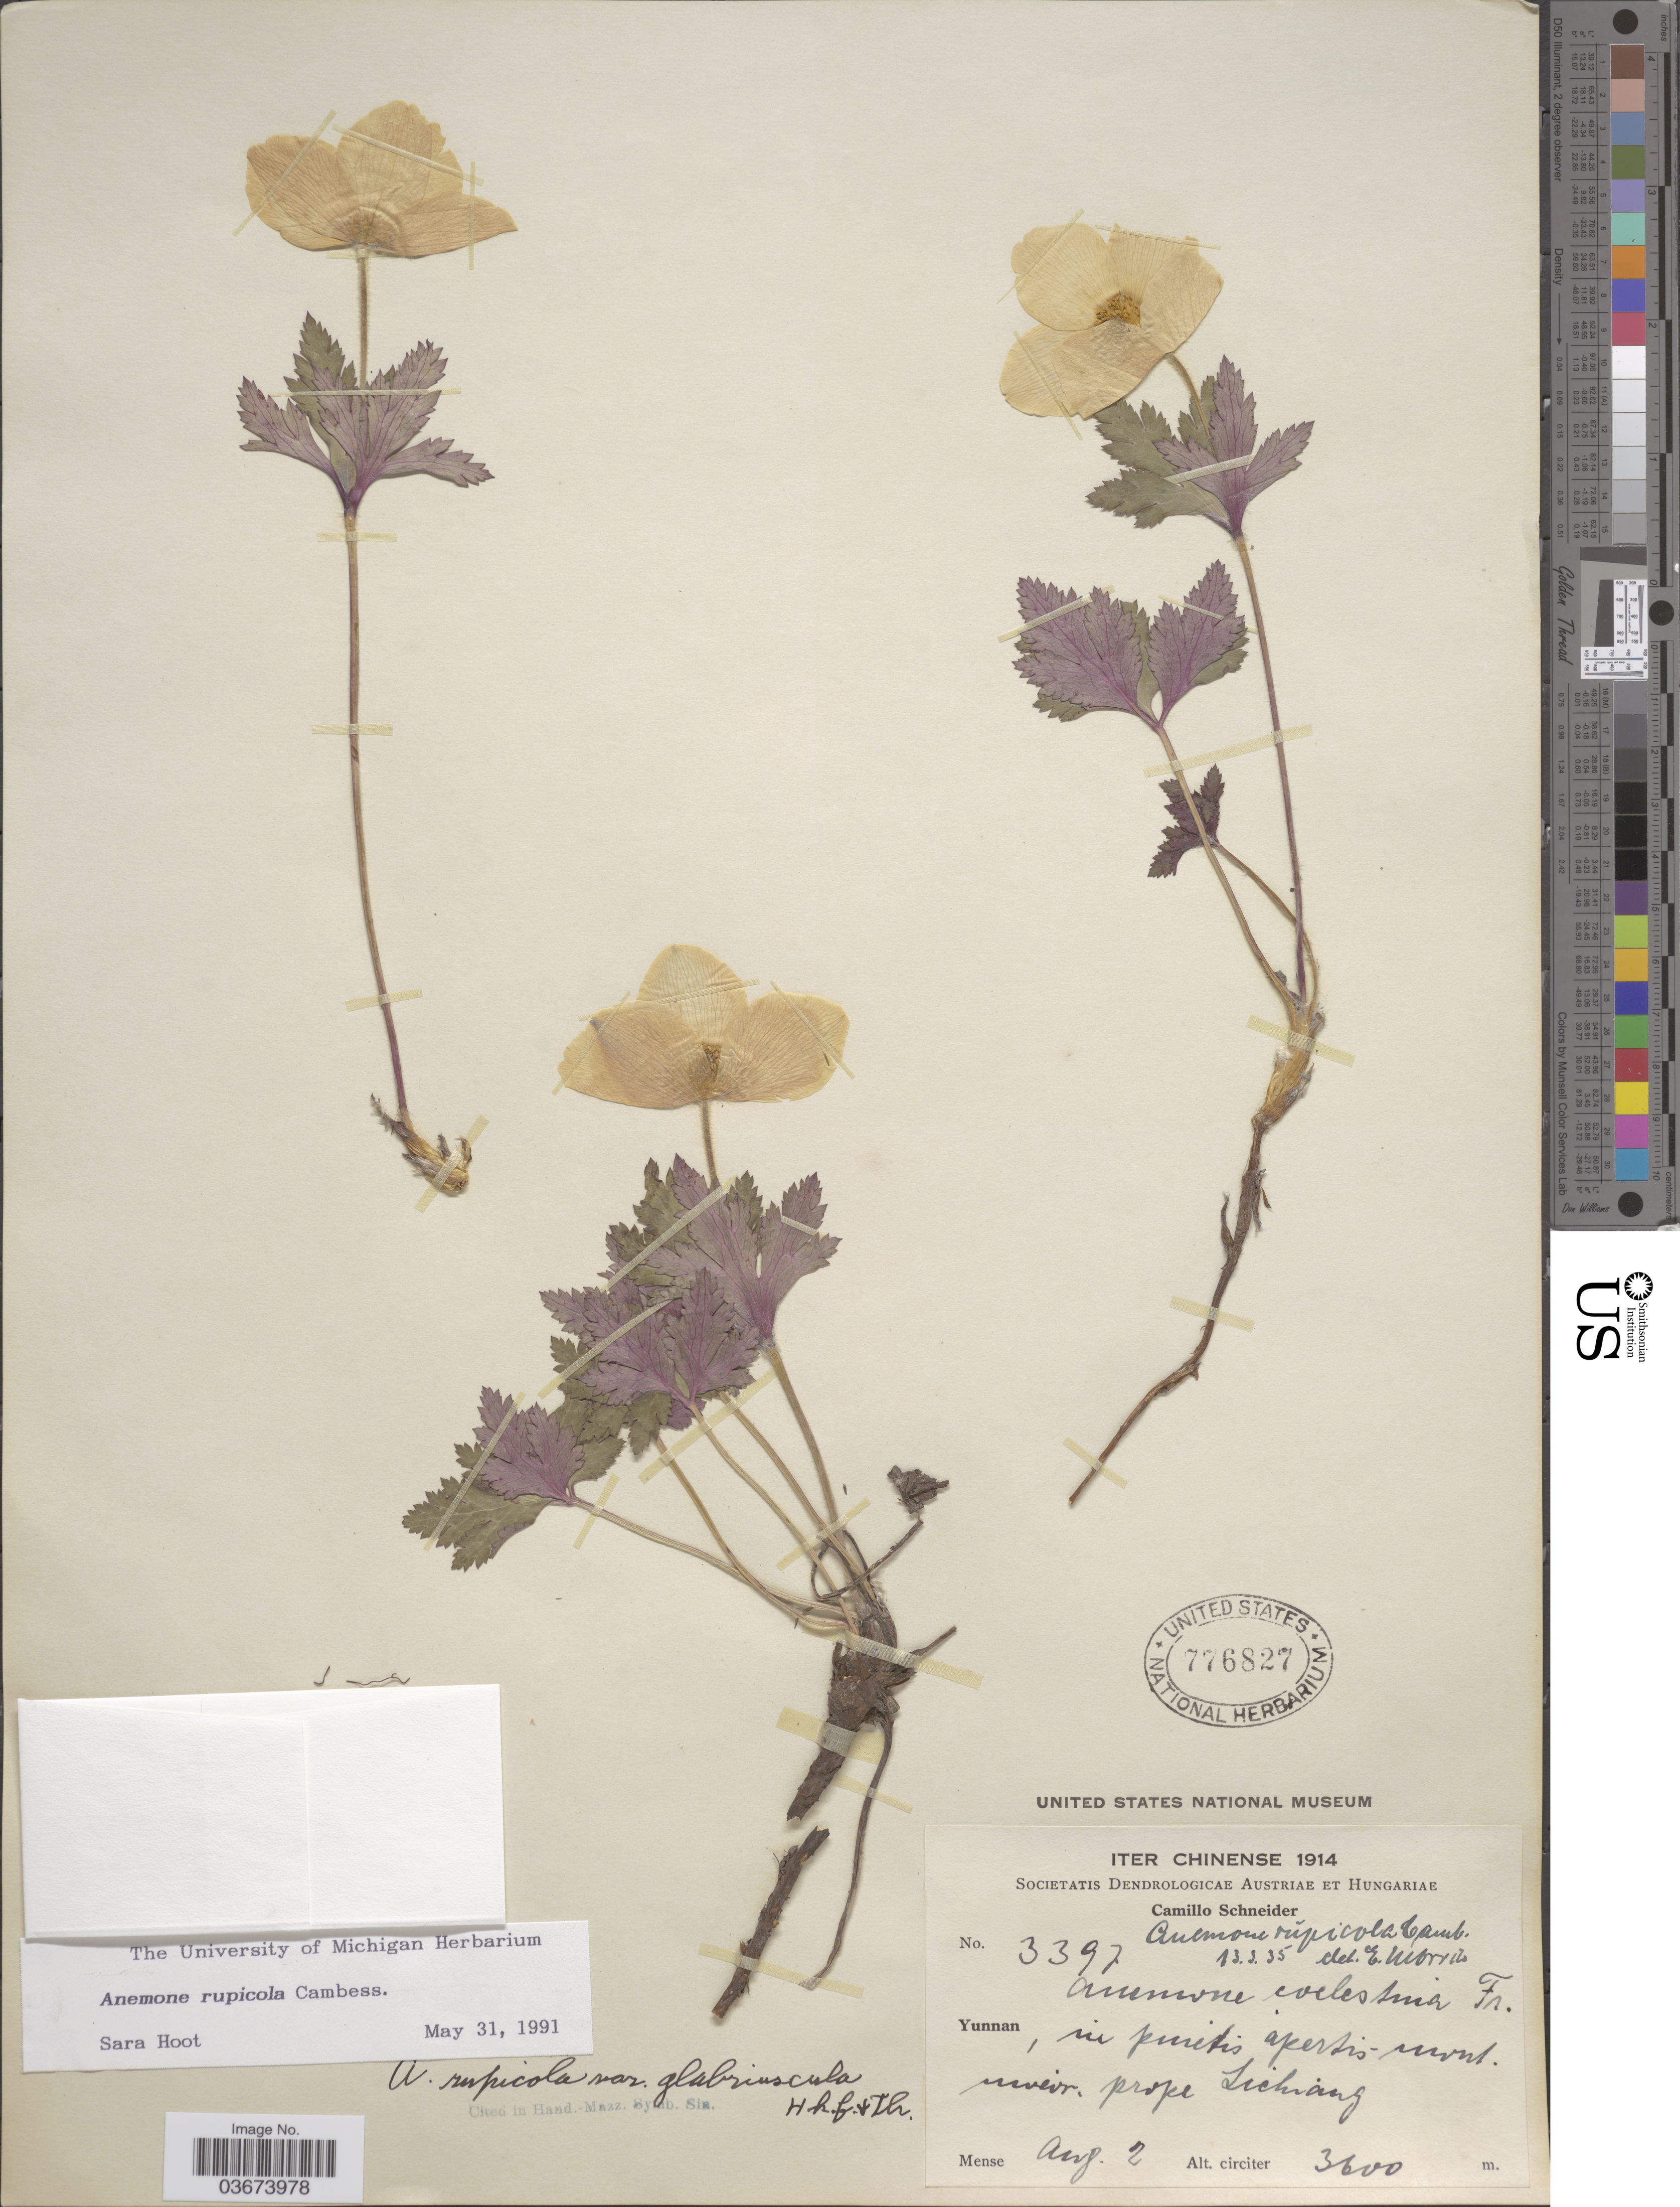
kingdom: Plantae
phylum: Tracheophyta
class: Magnoliopsida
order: Ranunculales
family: Ranunculaceae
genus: Anemone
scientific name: Anemone rupicola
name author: Cambess.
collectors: C. K. Schneider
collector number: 3397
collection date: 1914-08-02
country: China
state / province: Yunnan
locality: Iter Chinense. In punitis apertis-mont. union. prope Lichiang.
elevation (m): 3600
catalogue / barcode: US 776827